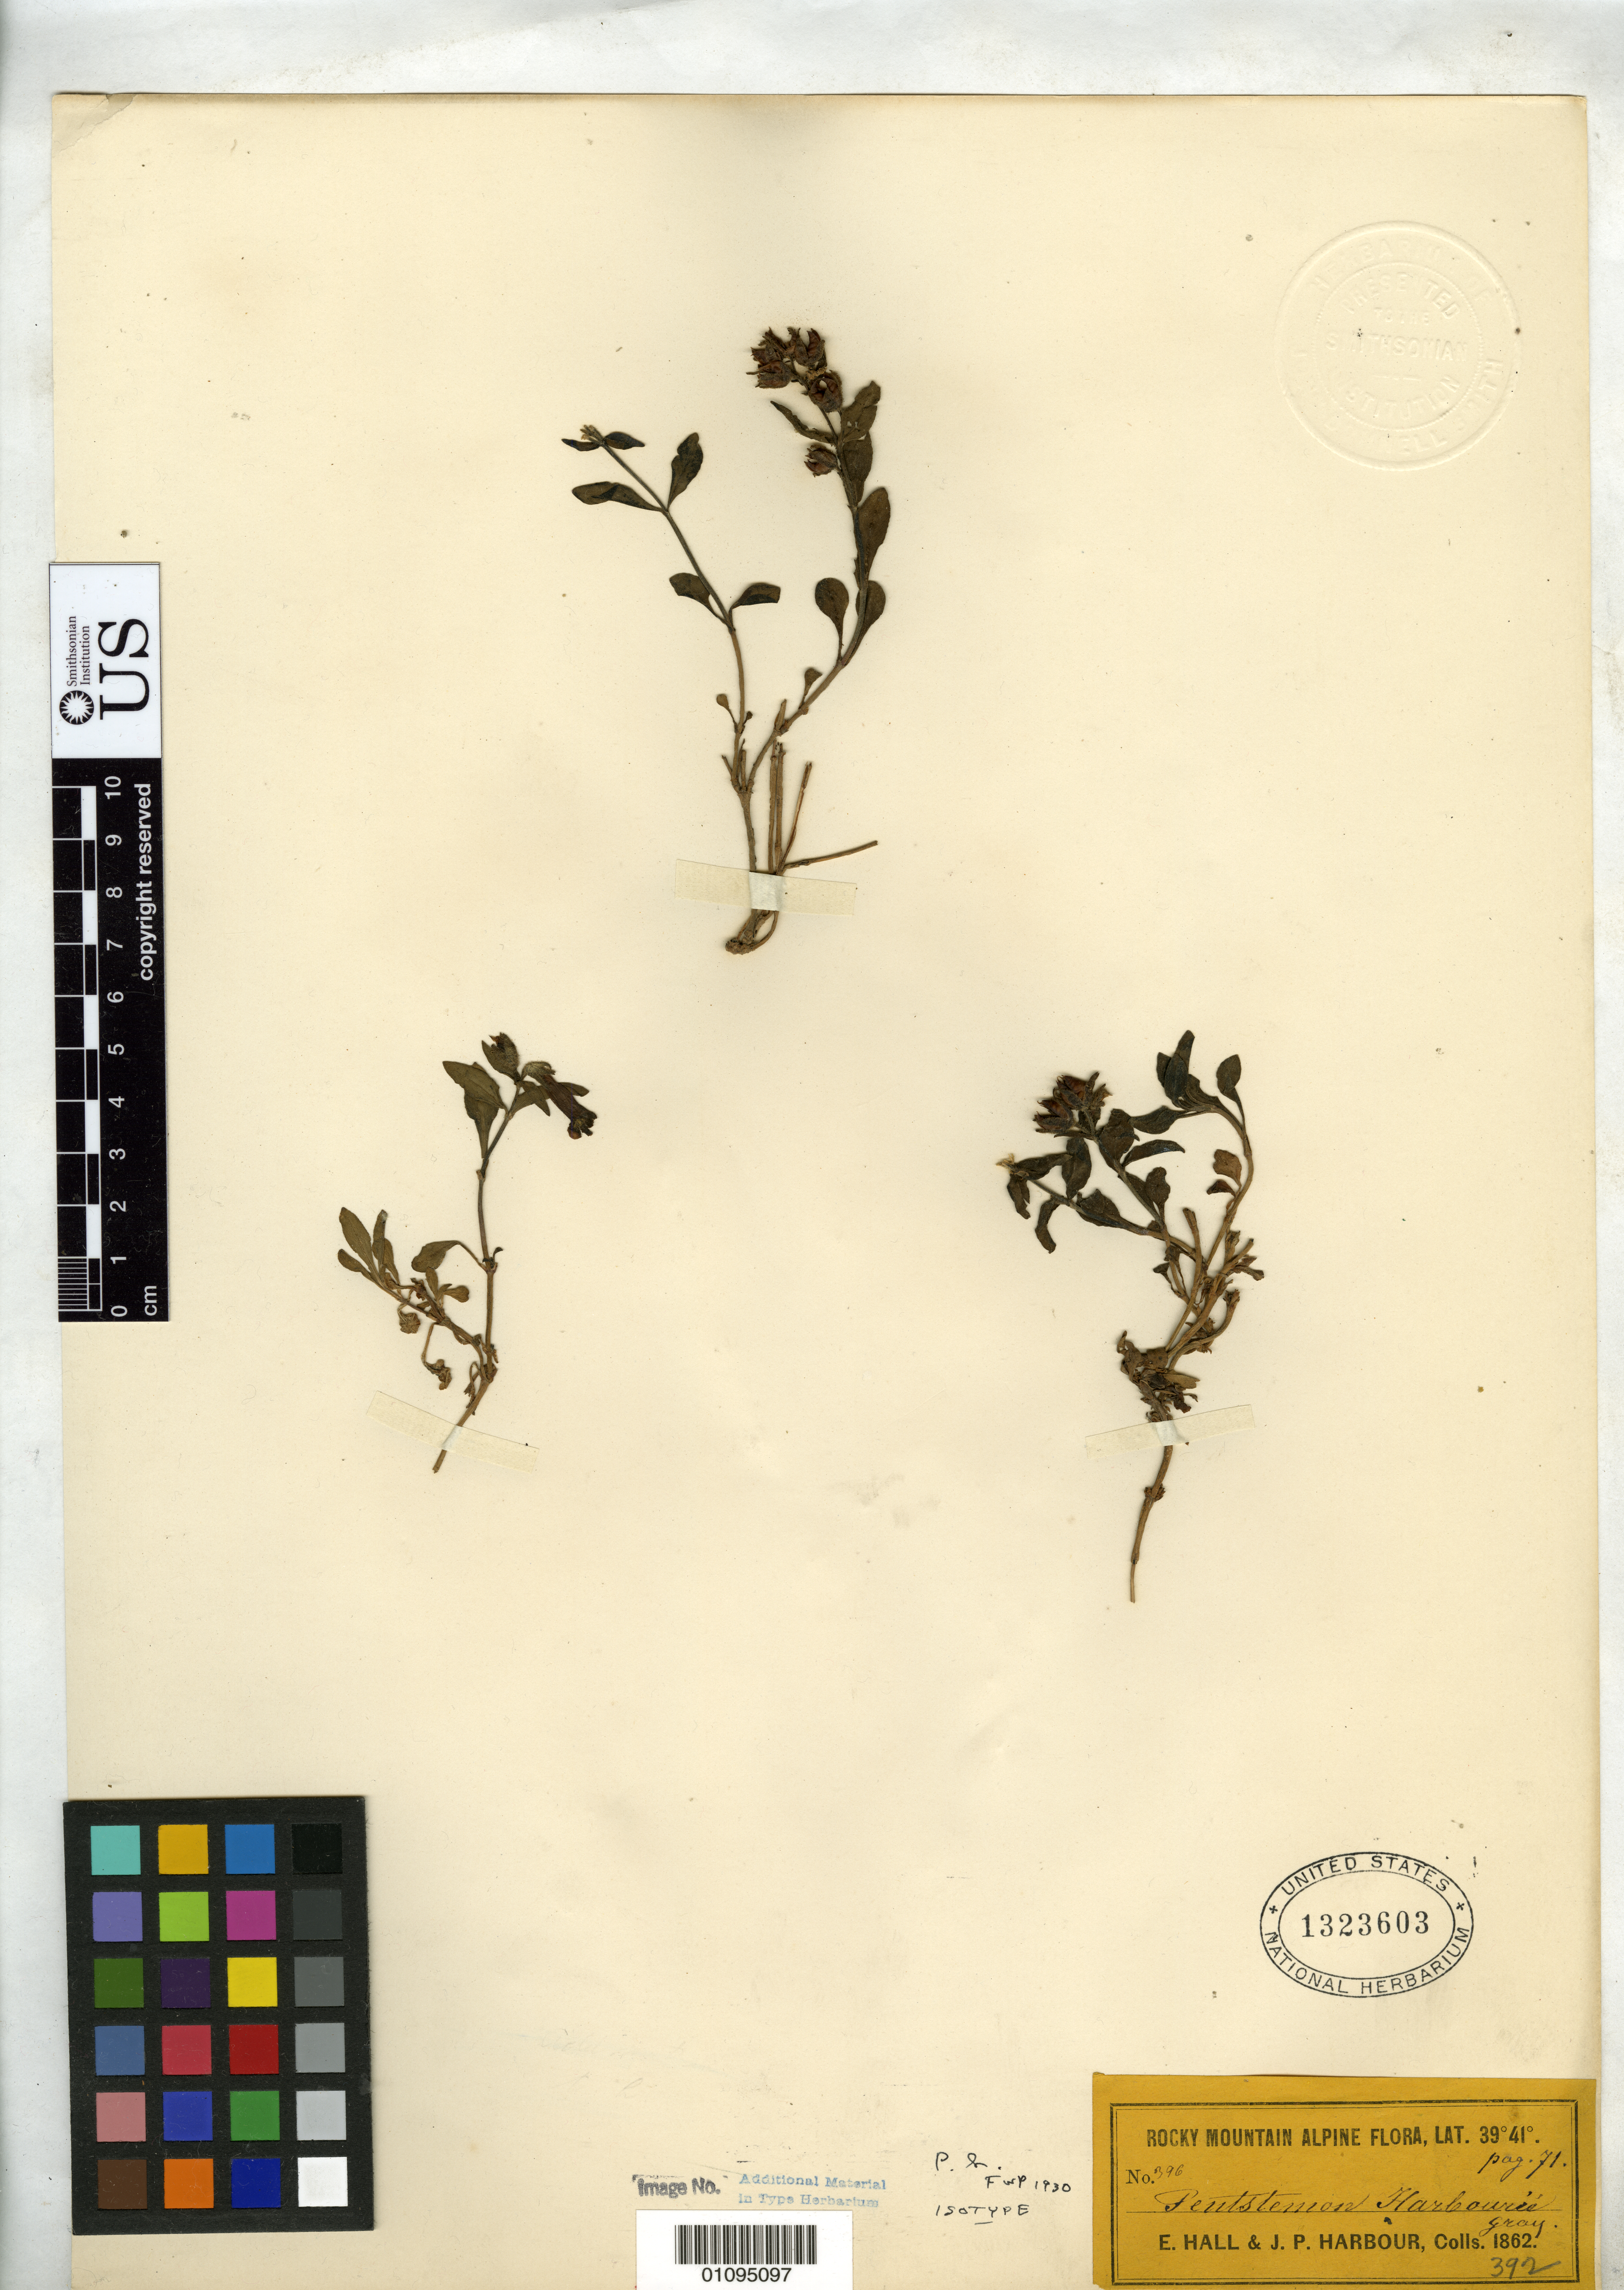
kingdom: Plantae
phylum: Tracheophyta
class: Magnoliopsida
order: Lamiales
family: Plantaginaceae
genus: Penstemon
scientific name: Penstemon harbourii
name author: A. Gray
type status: Isotype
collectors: E. Hall & J. Harbour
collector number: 396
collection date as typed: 1862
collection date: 1862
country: United States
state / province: Colorado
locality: Rocky Mtns. Flora, Lat. 39-41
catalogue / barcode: US 1323603